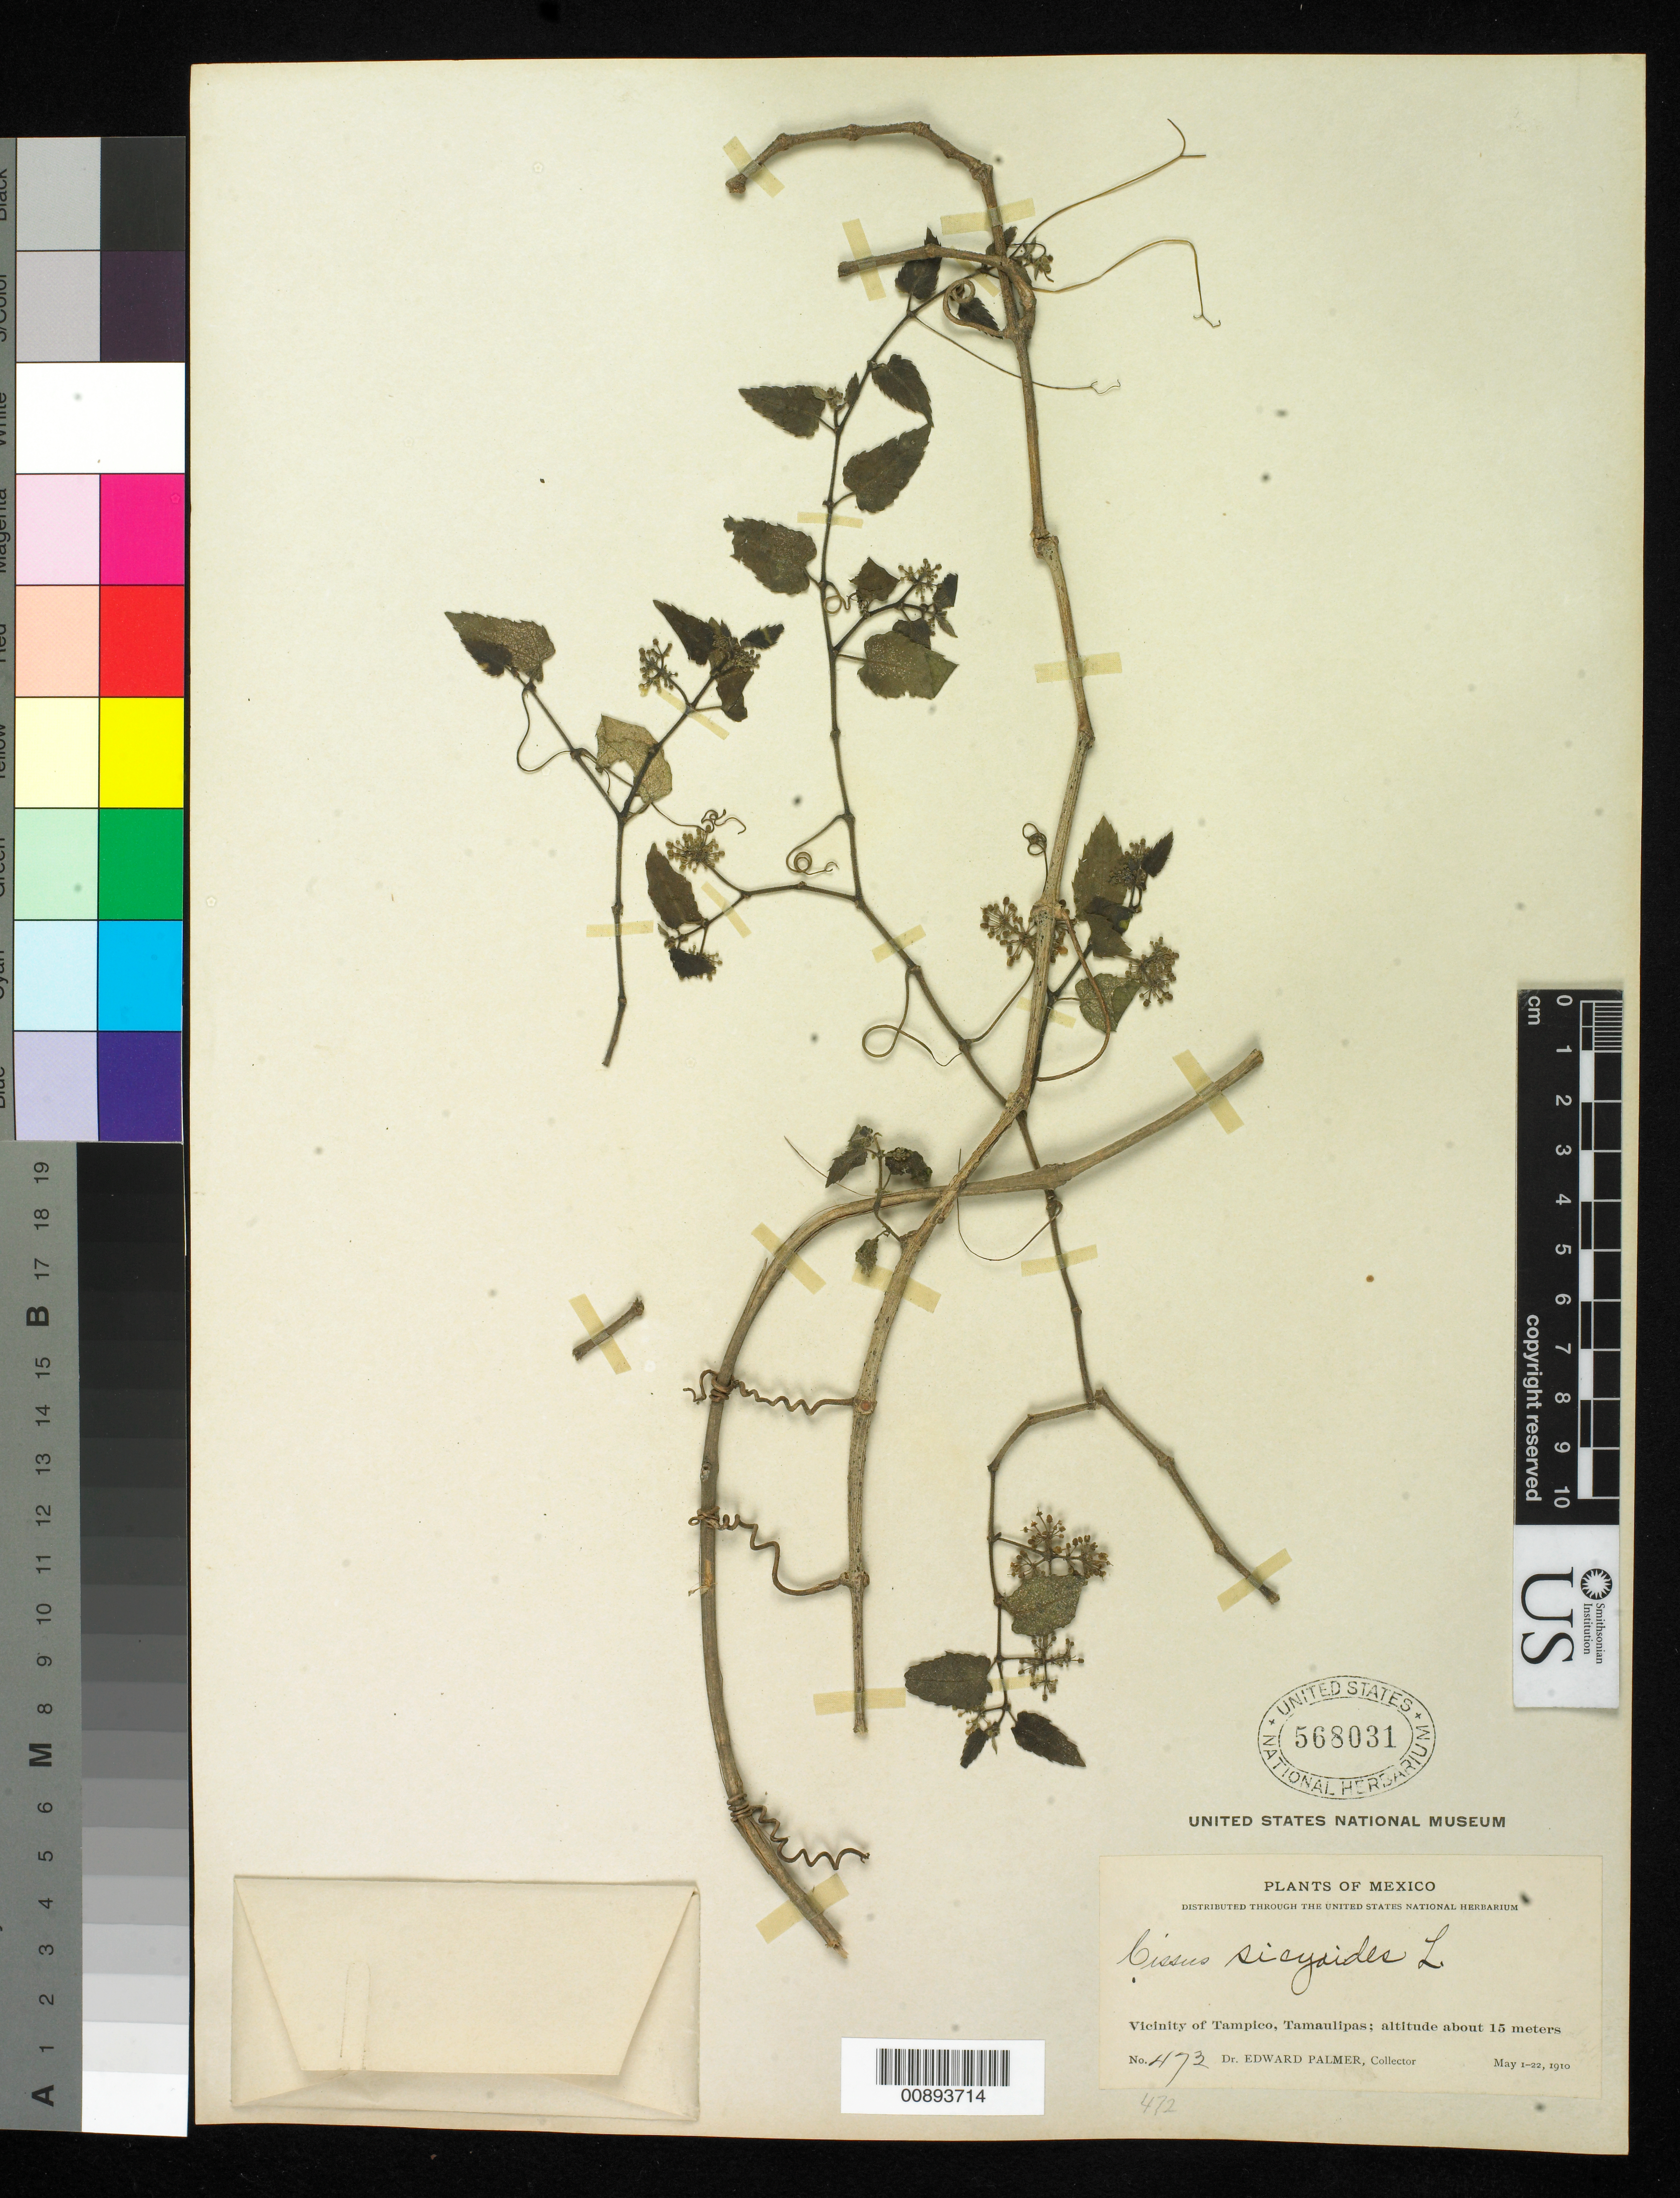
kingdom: Plantae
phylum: Tracheophyta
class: Magnoliopsida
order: Vitales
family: Vitaceae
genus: Cissus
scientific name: Cissus sicyoides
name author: L.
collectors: E. Palmer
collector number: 472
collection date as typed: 01 May 1910 to 22 May 1910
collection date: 1910-05-01/1910-05-22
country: Mexico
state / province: Tamaulipas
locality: Vicinity of Tampico, Tamaulipas.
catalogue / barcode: US 568031